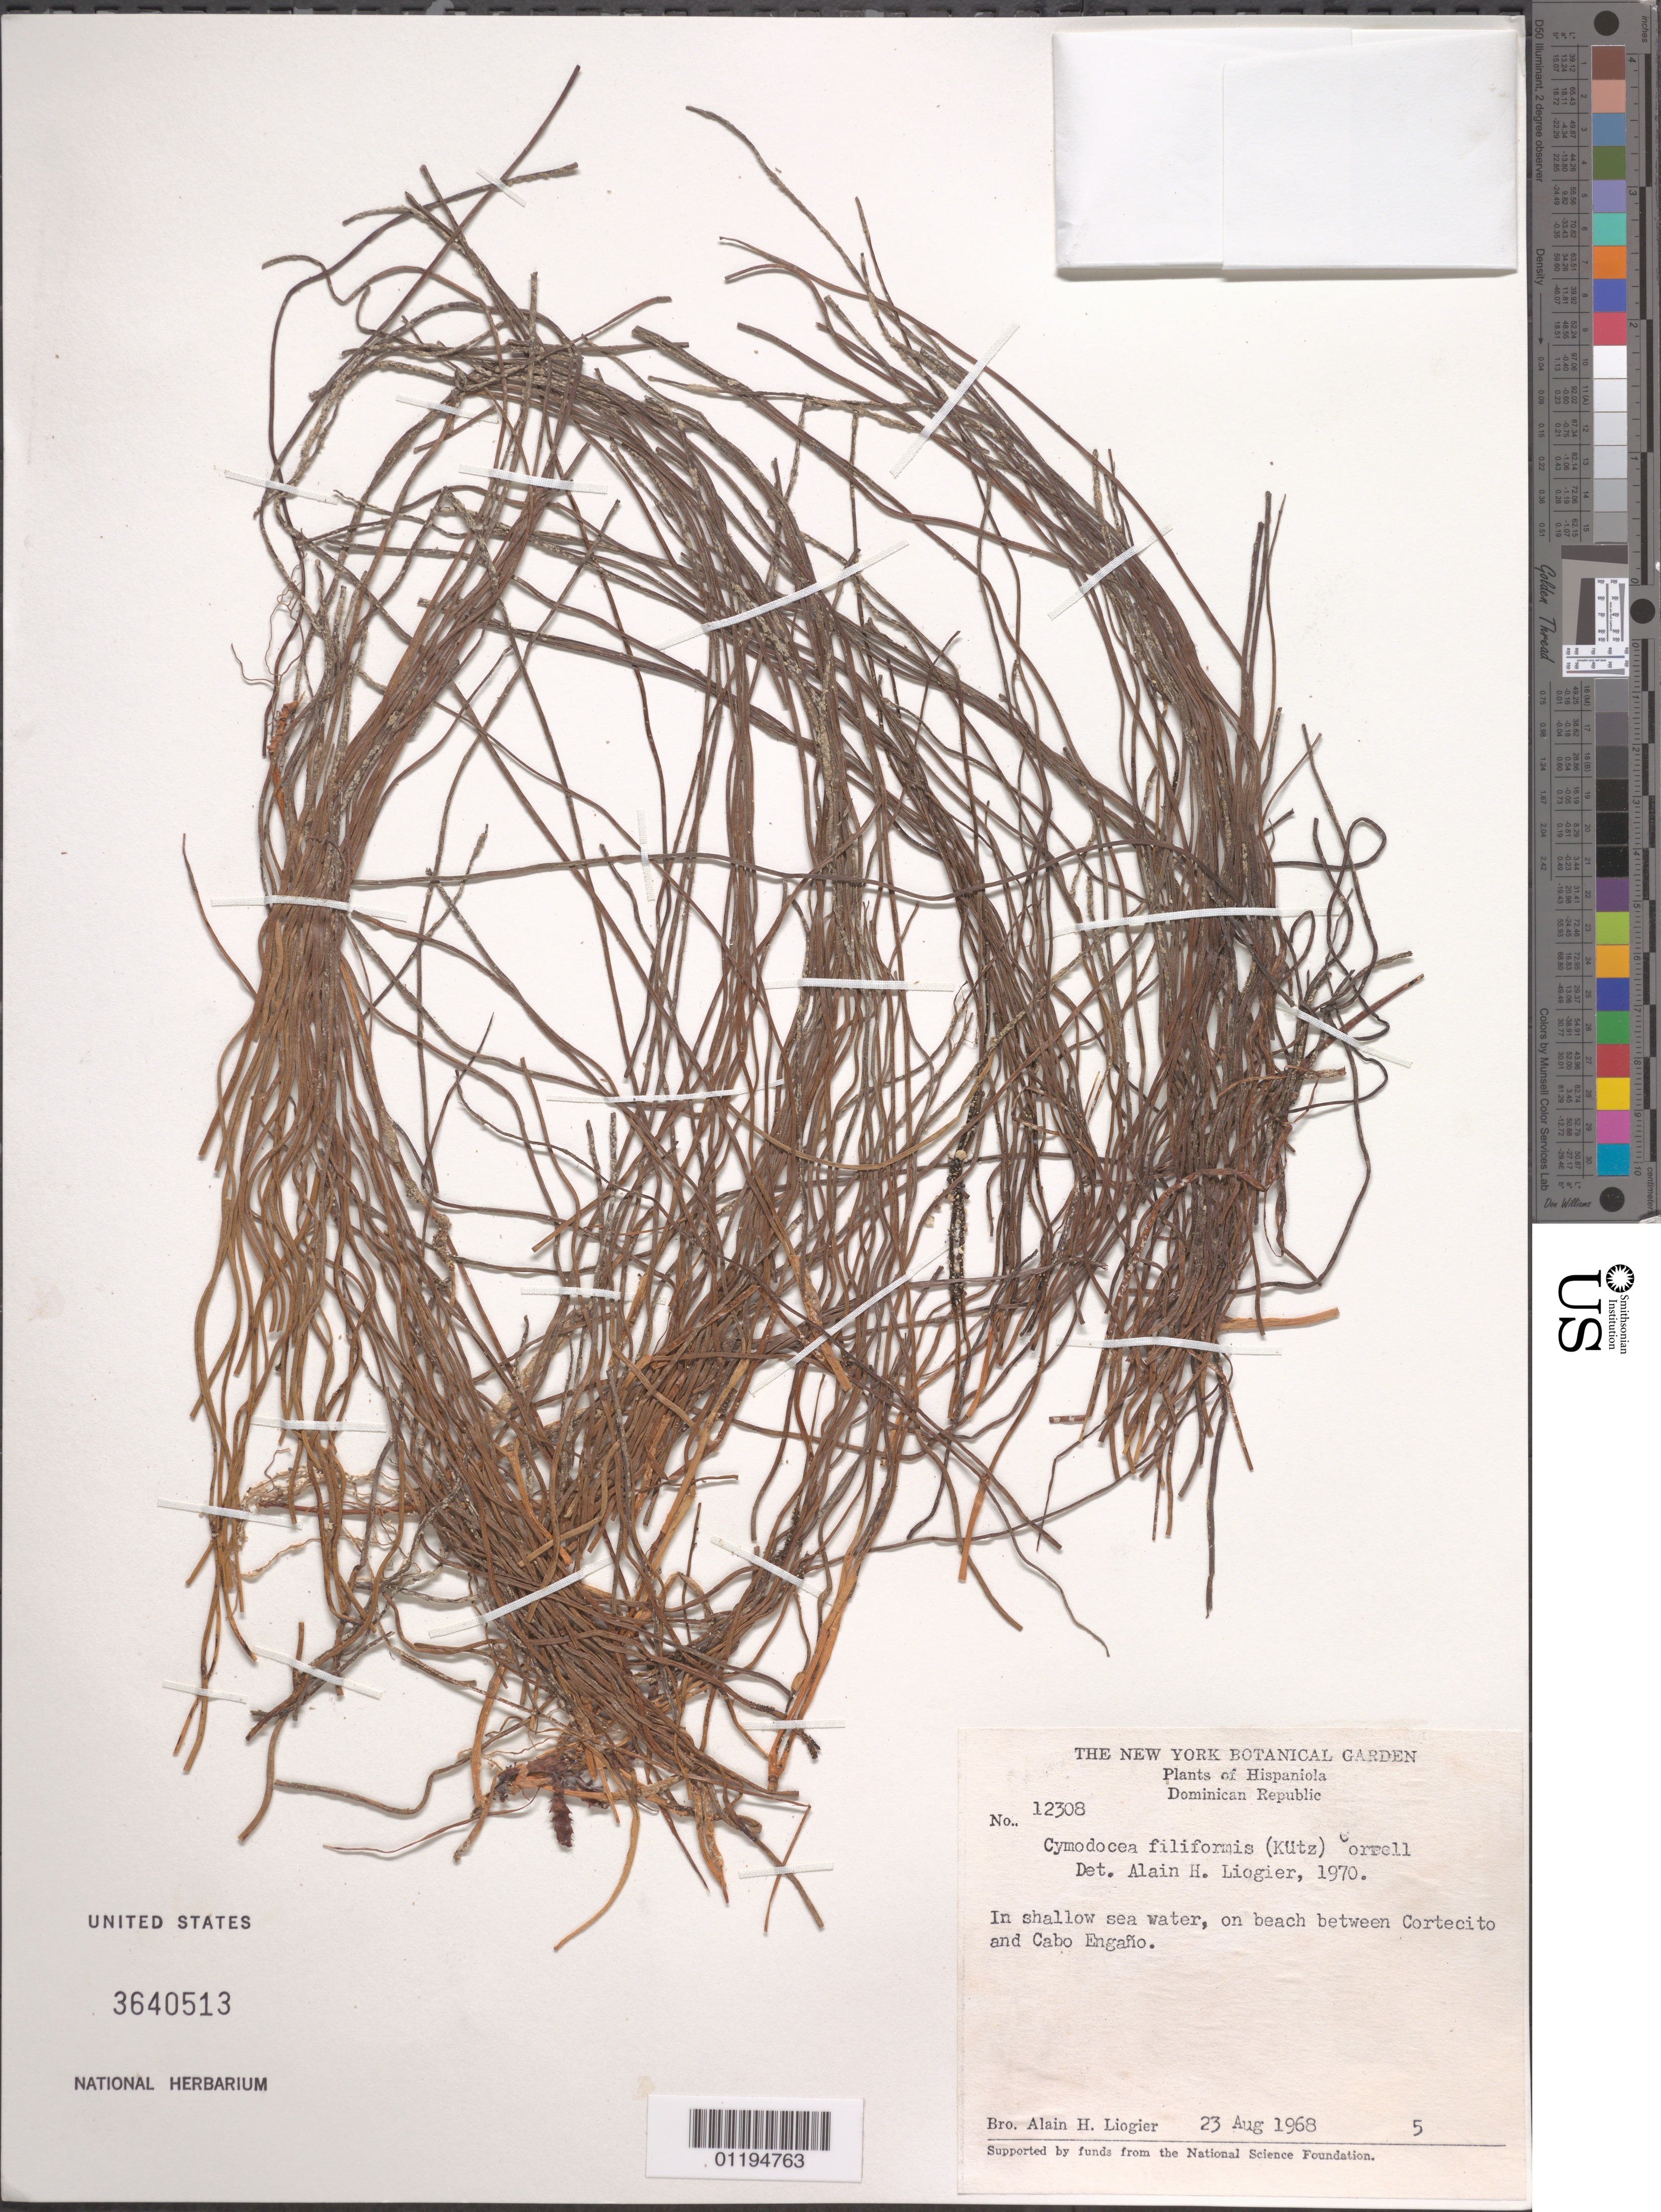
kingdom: Plantae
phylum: Tracheophyta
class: Liliopsida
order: Alismatales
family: Cymodoceaceae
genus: Cymodocea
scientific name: Cymodocea filiformis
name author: (Kütz.) Correll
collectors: A. H. Liogier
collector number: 12308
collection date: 1968-08-23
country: Dominican Republic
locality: on beach between Cortecito and Cabo Engano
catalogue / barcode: US 3640513